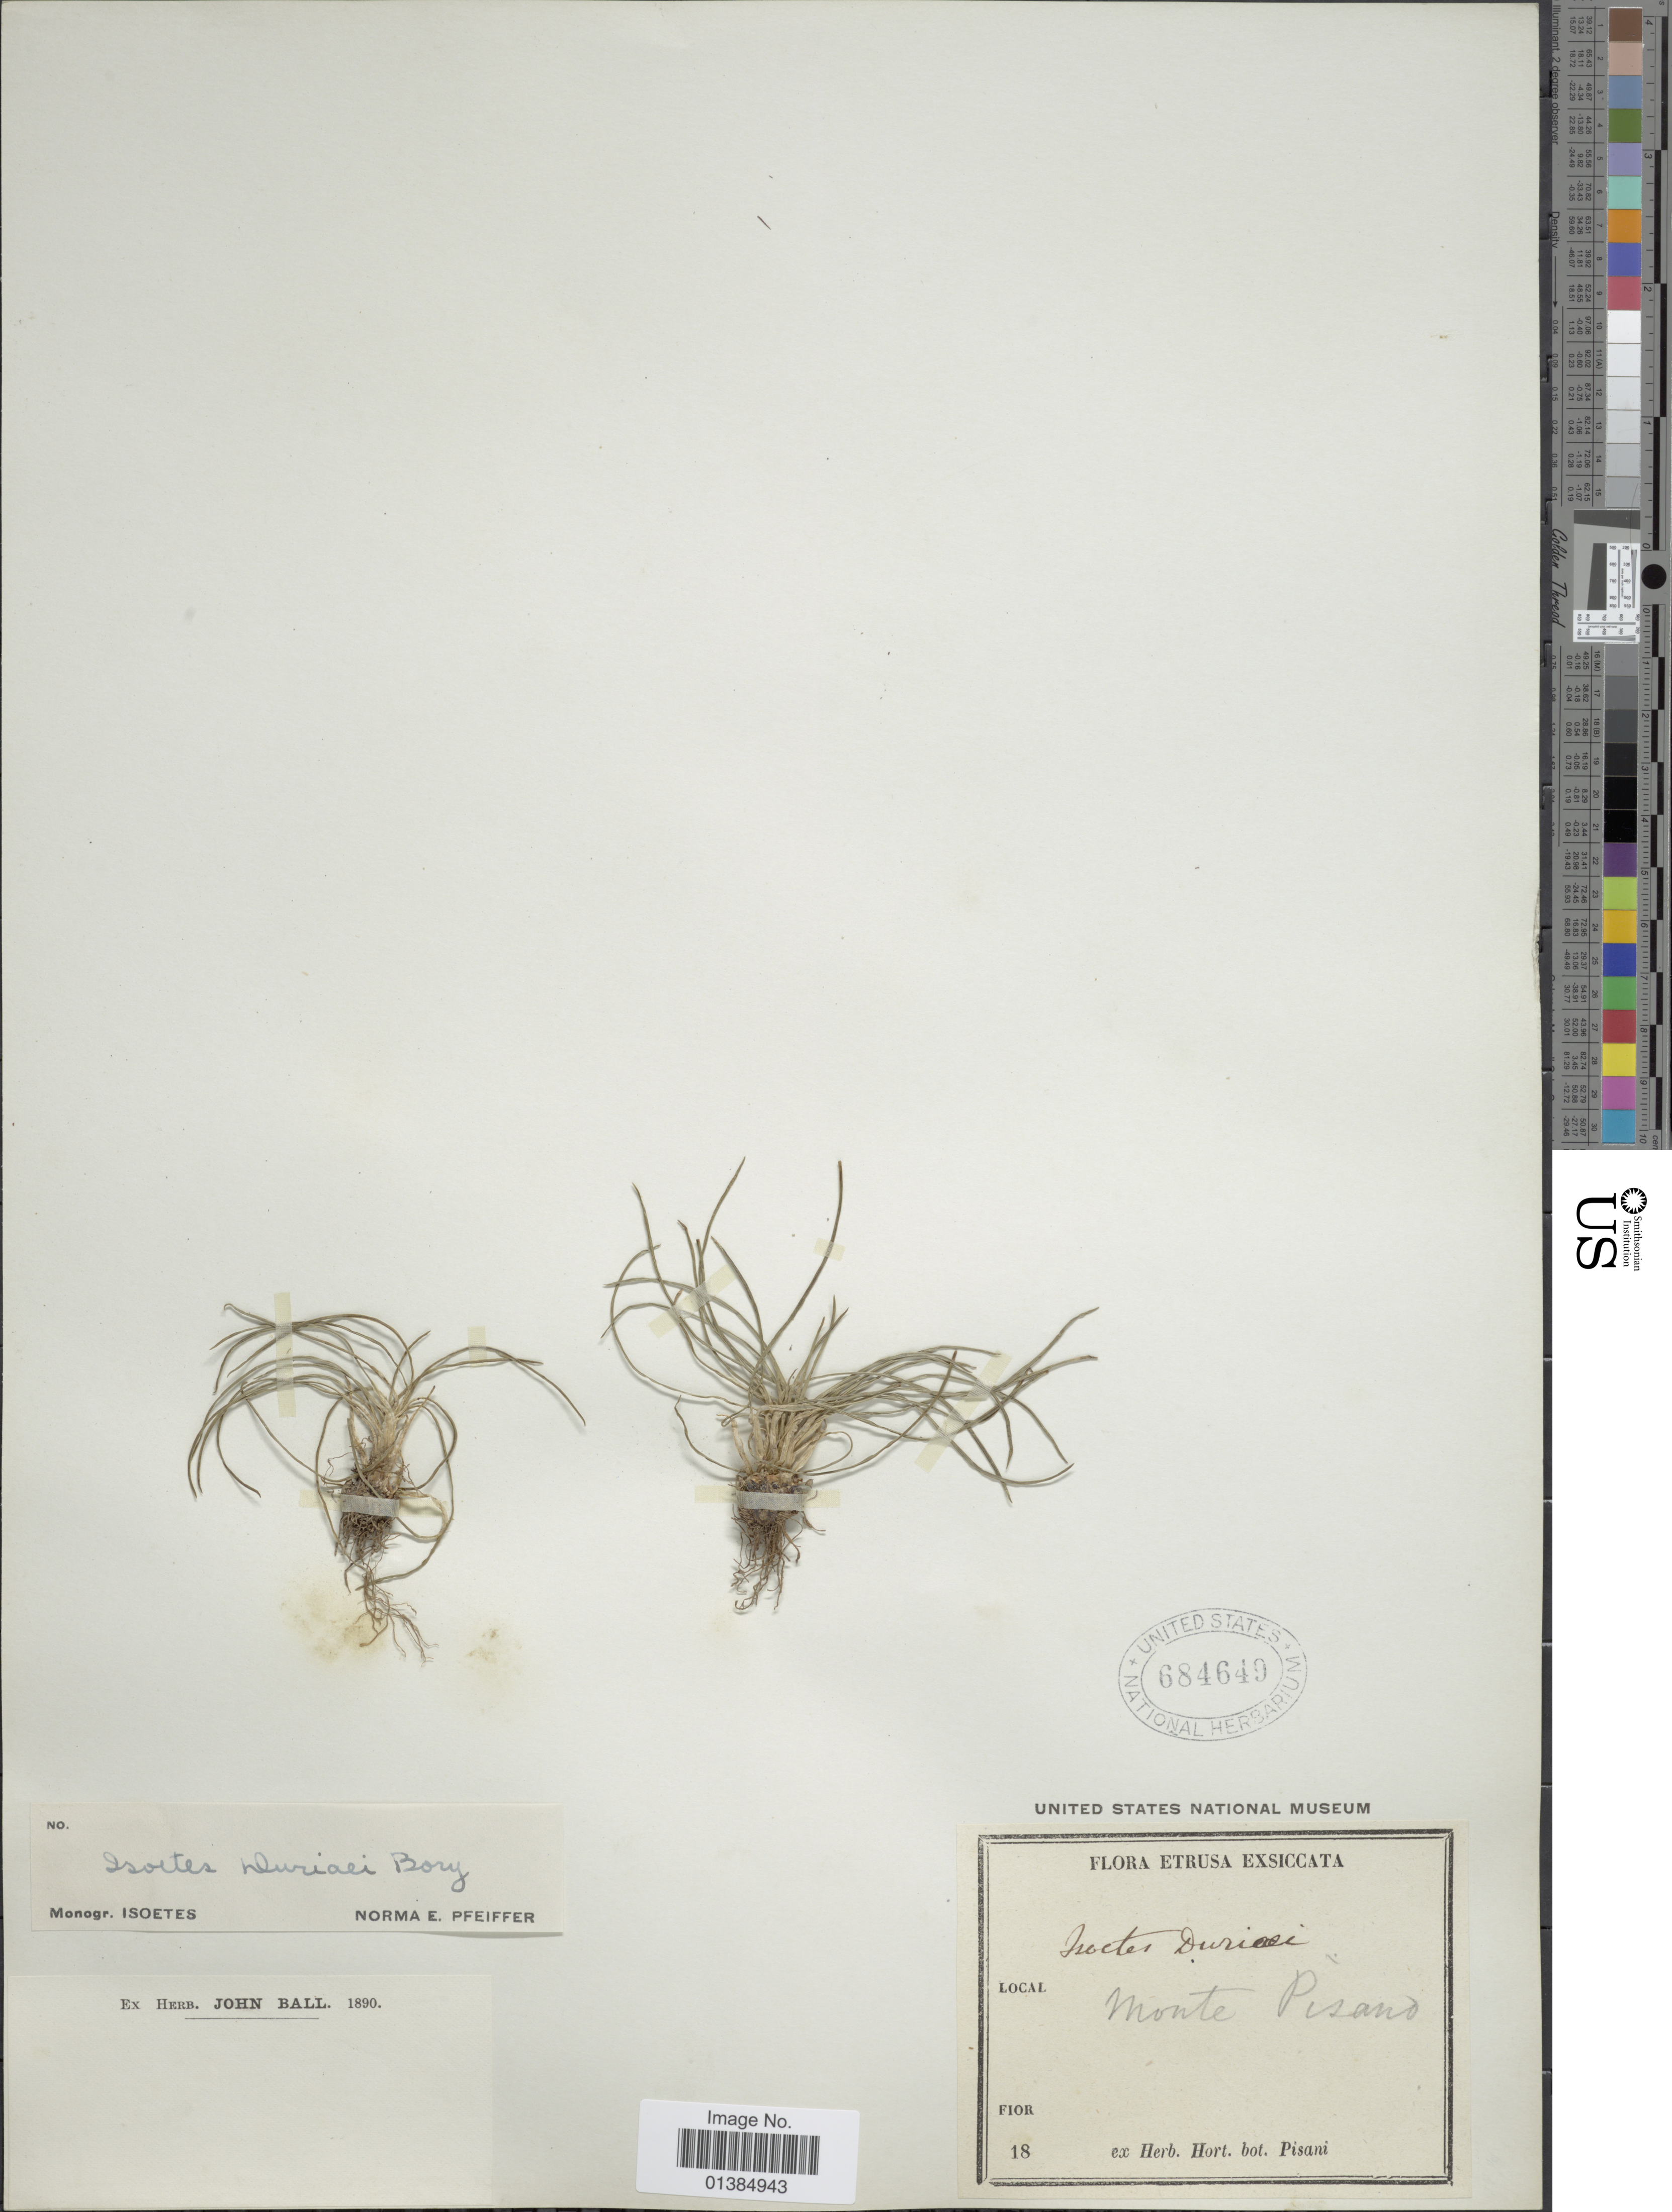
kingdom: Plantae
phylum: Tracheophyta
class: Lycopodiopsida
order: Isoetales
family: Isoetaceae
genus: Isoetes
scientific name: Isoetes duriaei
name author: Bory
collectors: ex herb. Pisani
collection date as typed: Transcribed d/m/y: //18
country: Italy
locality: Etrusa. Monte Pisano. Fior. [interpreted]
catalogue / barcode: US 684649